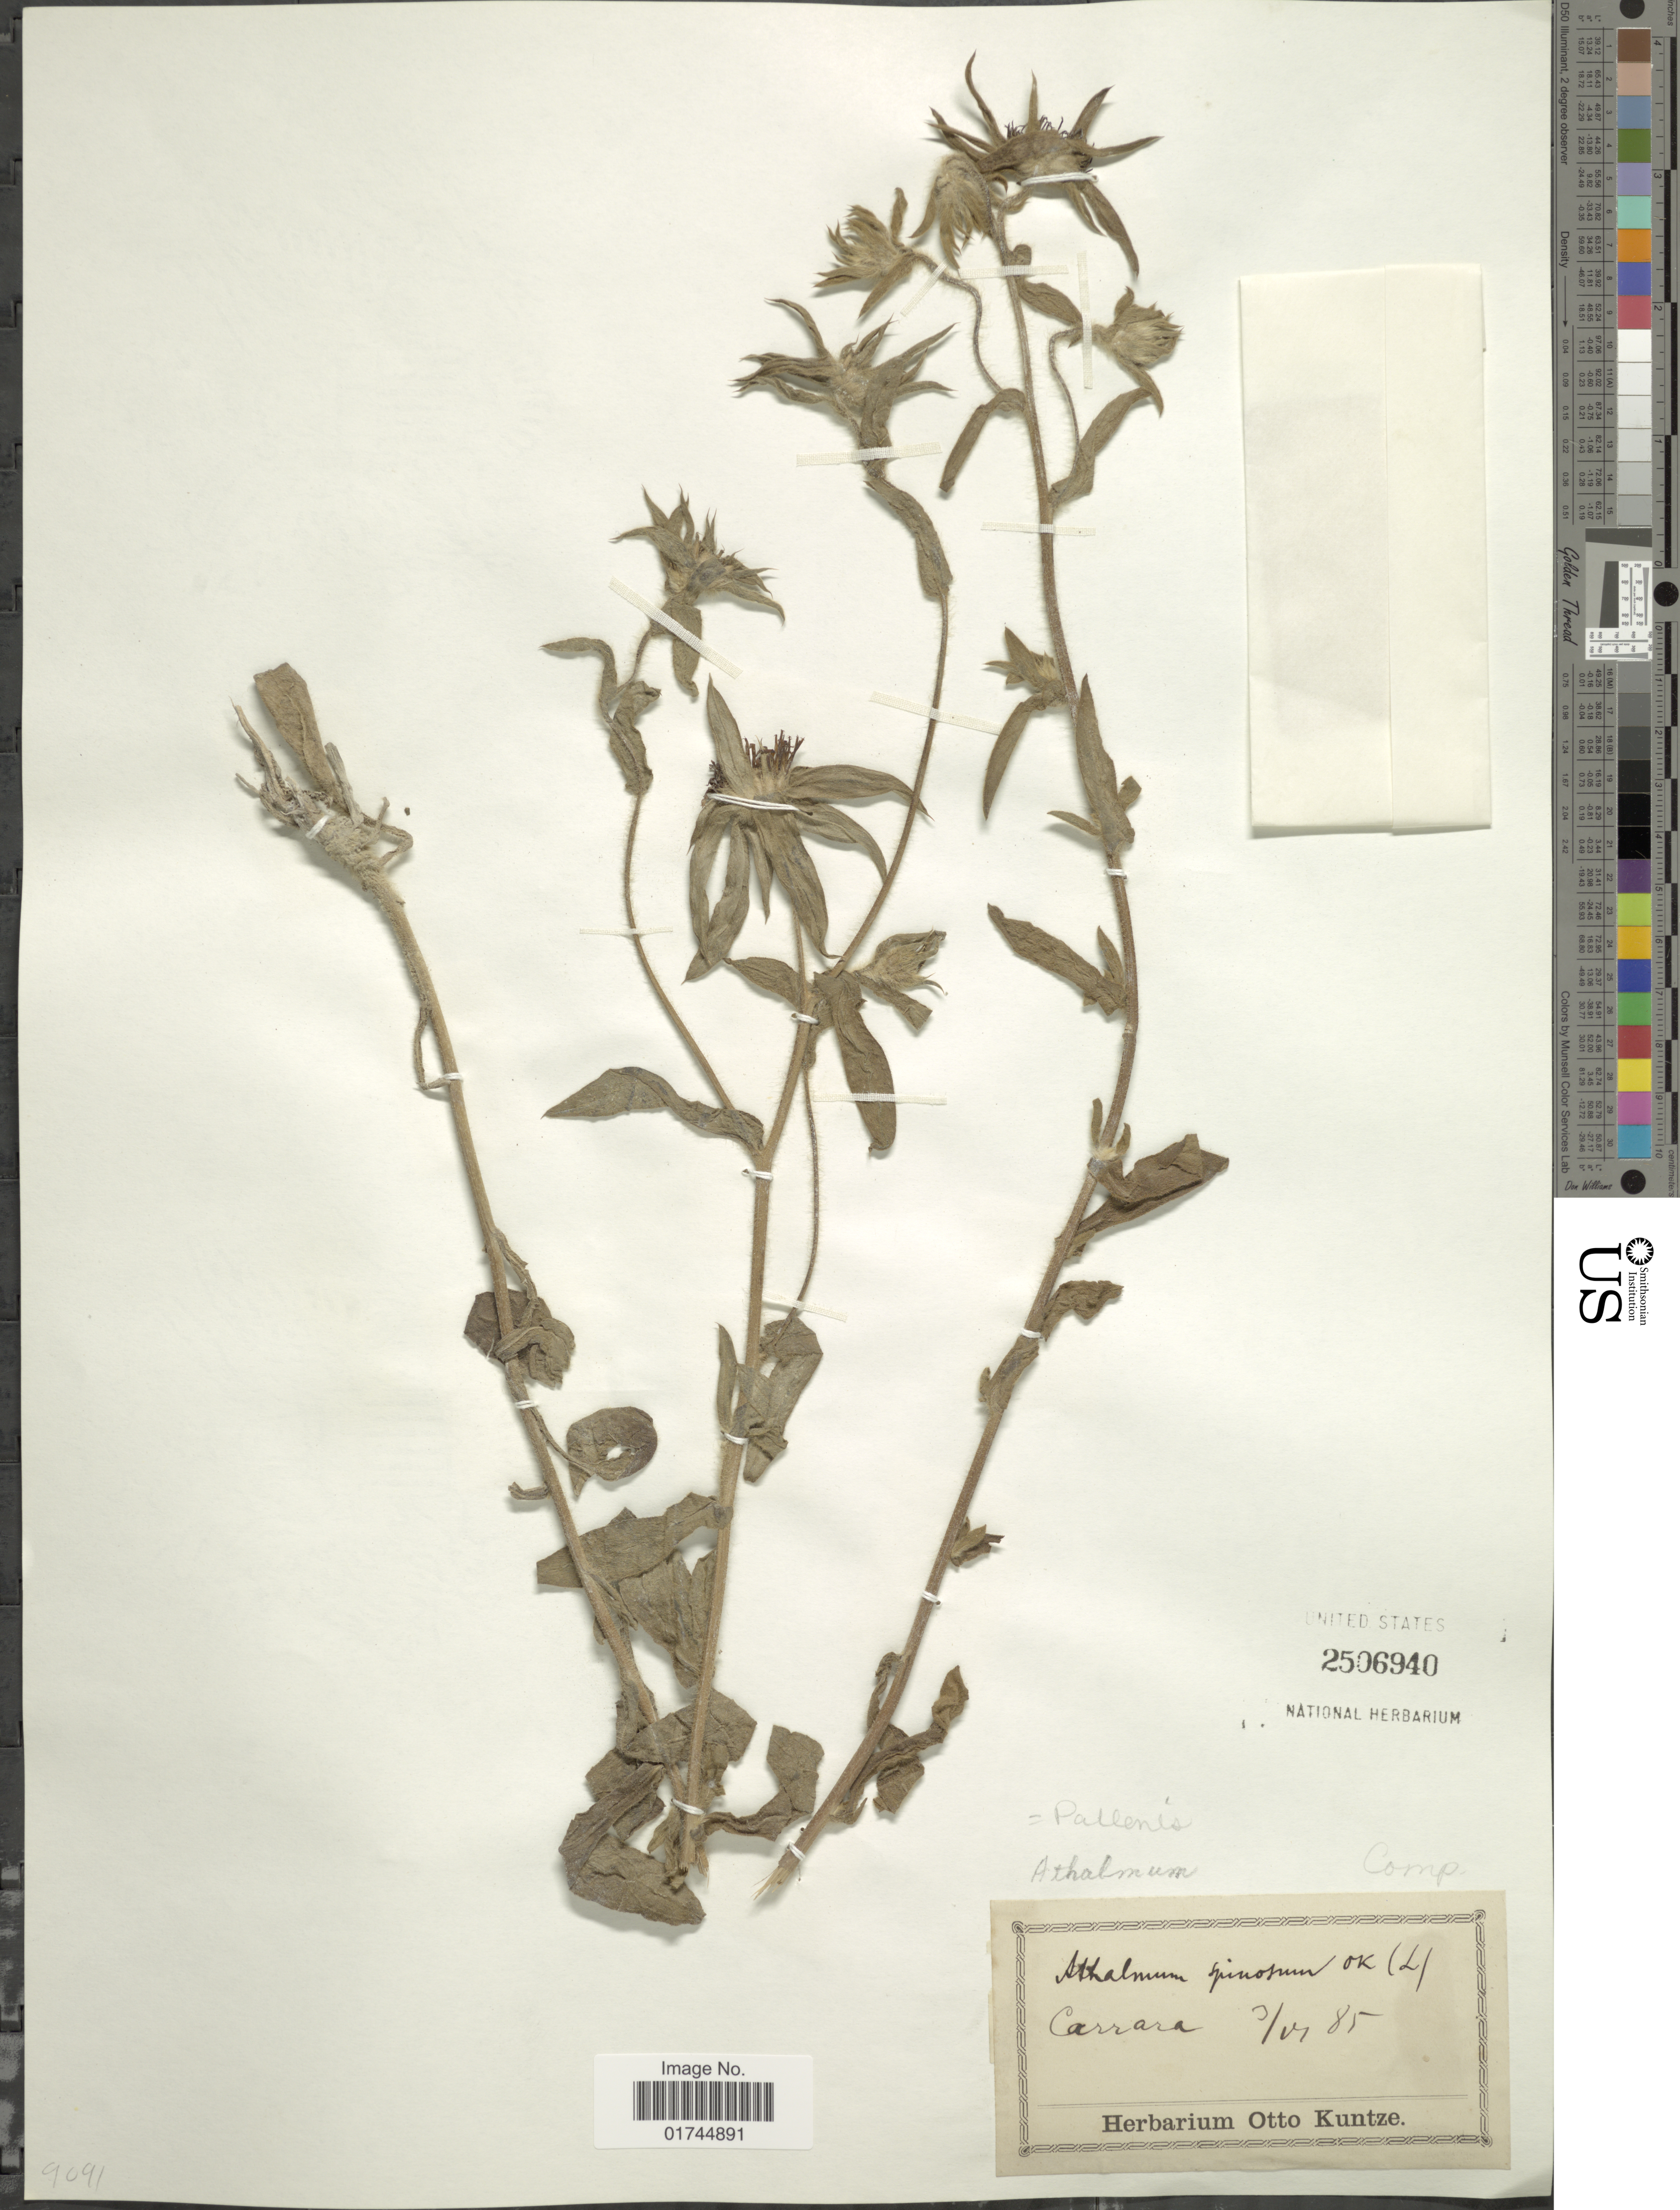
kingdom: Plantae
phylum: Tracheophyta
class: Magnoliopsida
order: Asterales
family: Asteraceae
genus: Pallenis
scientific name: Pallenis spinosa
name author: (L.) Cass.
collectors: C.E.O. Kuntze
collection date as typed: Transcribed d/m/y: 14/3/85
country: Italy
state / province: Tuscany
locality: Carrara.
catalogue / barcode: US 2506940